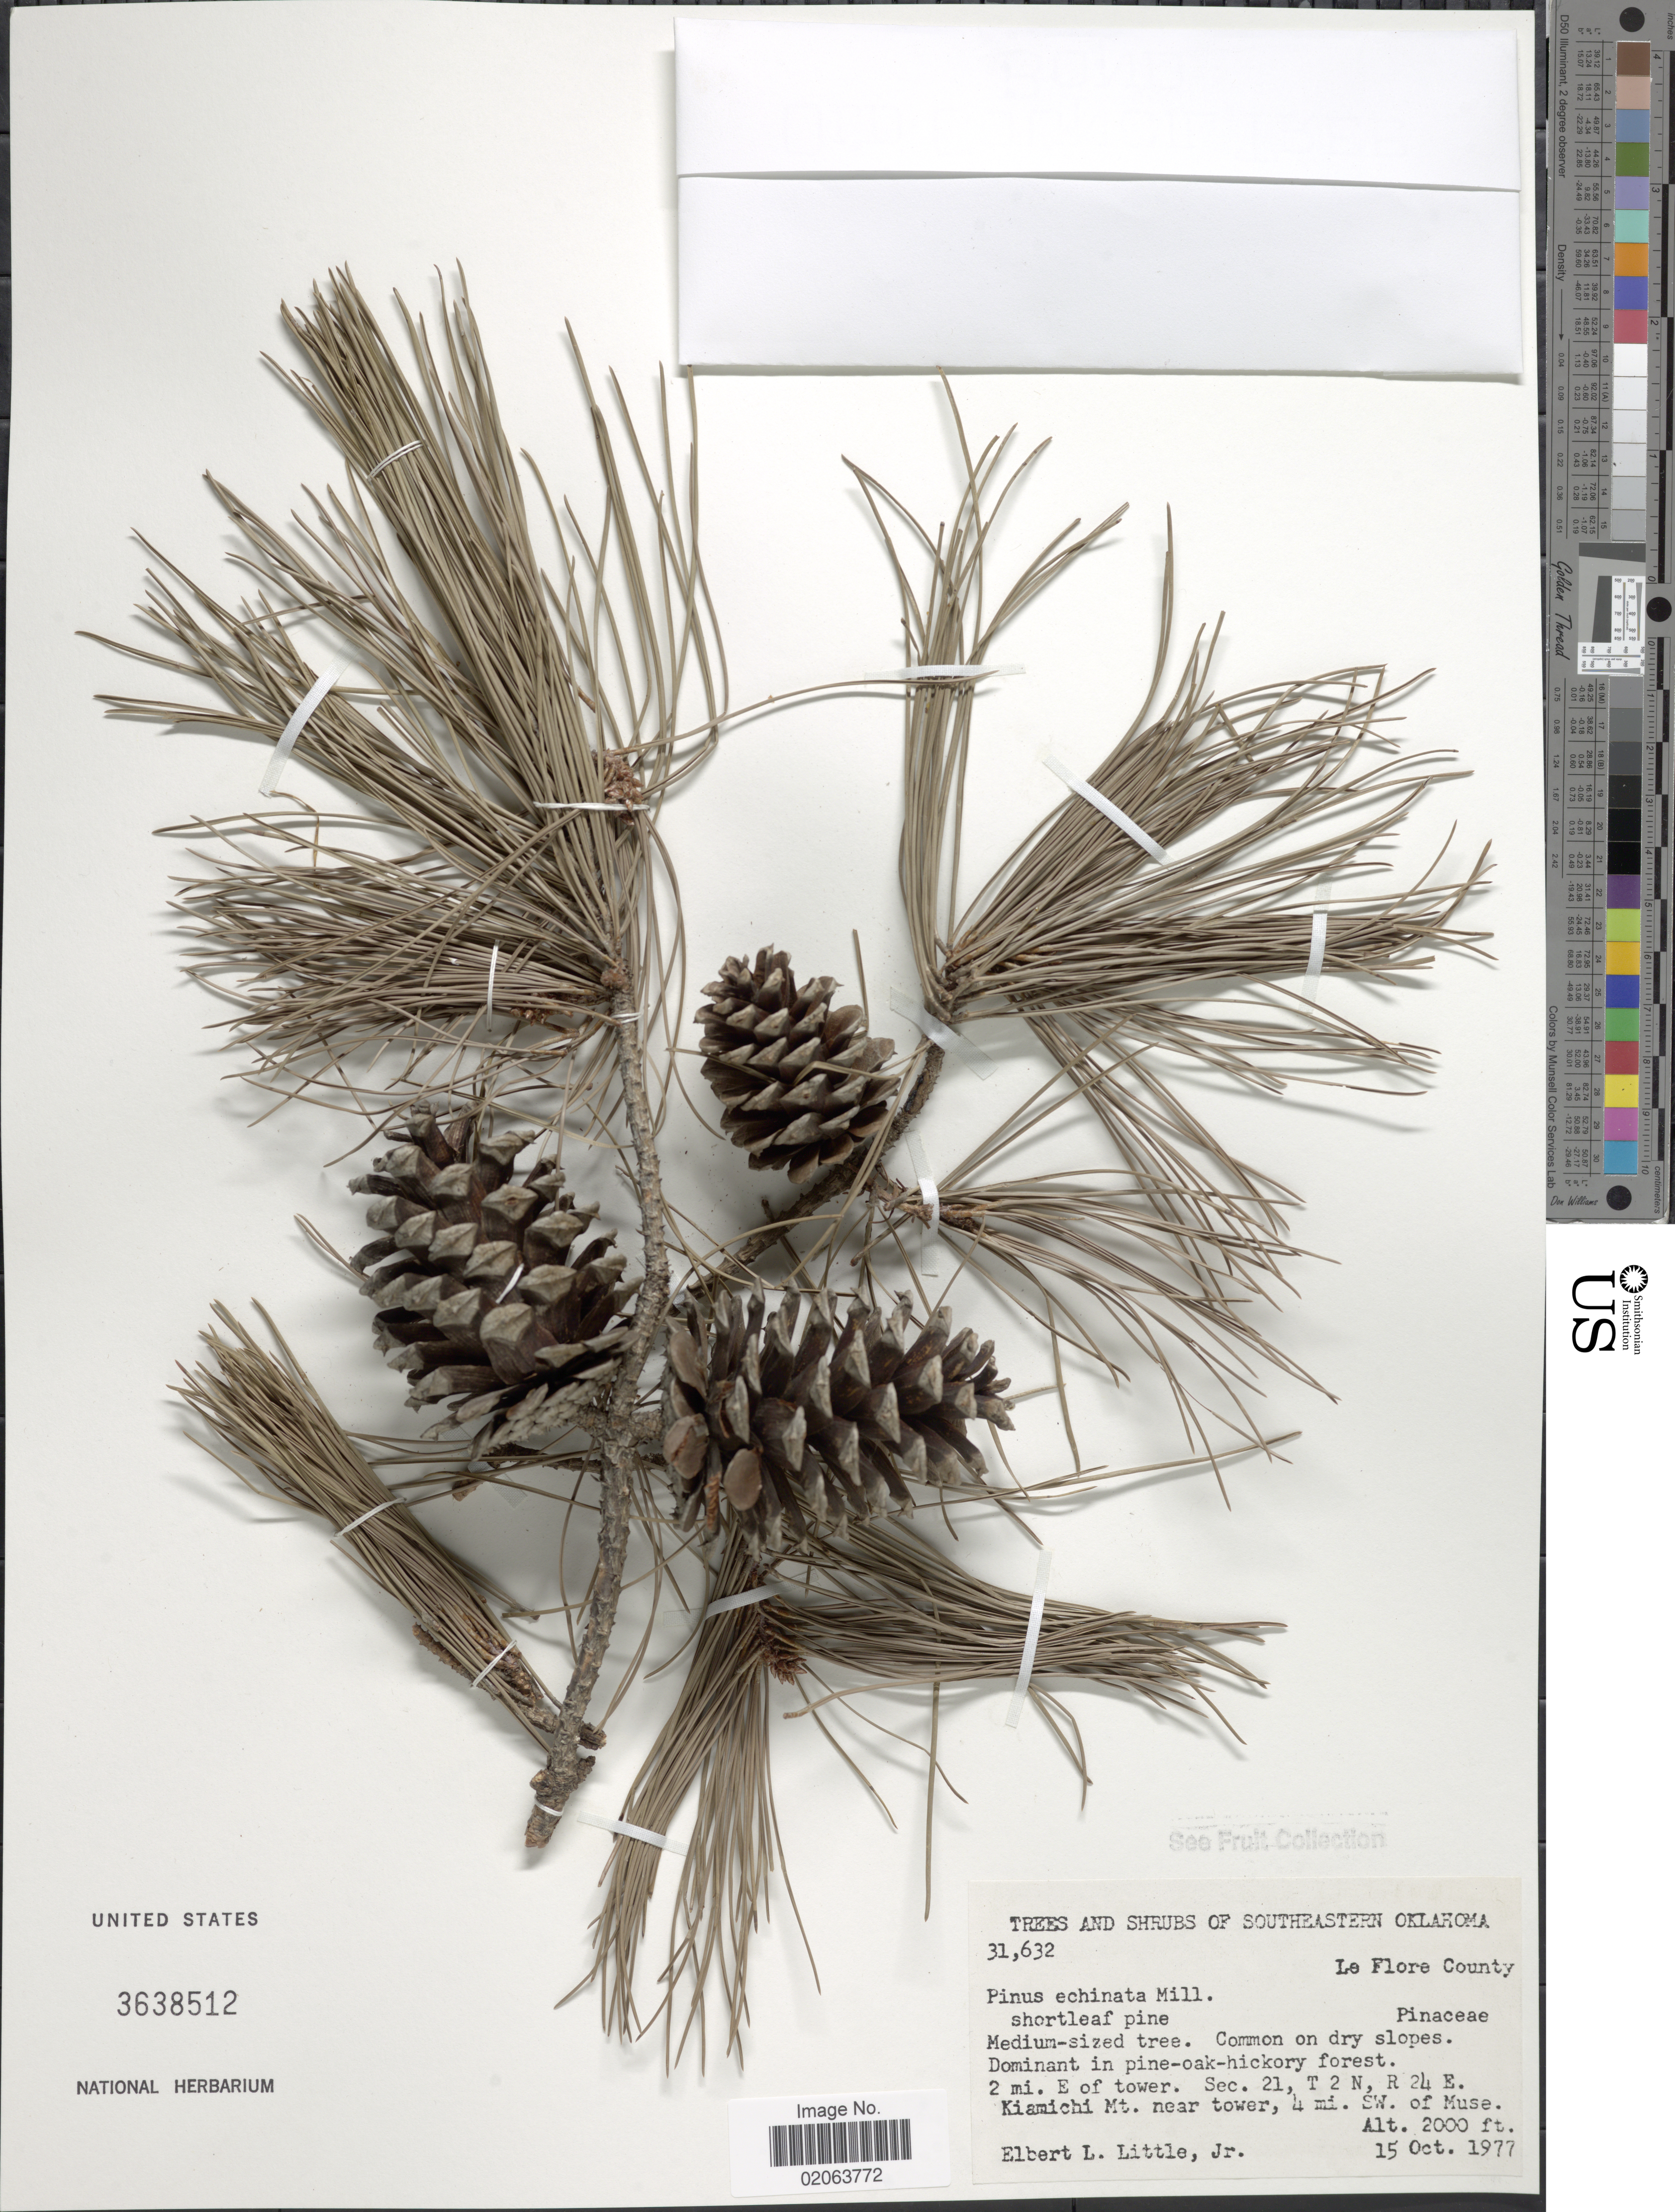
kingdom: Plantae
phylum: Tracheophyta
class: Pinopsida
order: Pinales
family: Pinaceae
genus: Pinus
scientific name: Pinus echinata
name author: Mill.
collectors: E. L. Little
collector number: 31632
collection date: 1977-10-15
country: United States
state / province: Oklahoma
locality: Southeastern Oklahoma. Le Flore County. 2 mi. E of tower. Sec. 21, T 2 N, R 24 E. Kiamichi Mt. near tower, 4 mi. SW. of Muse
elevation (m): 610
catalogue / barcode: US 3638512